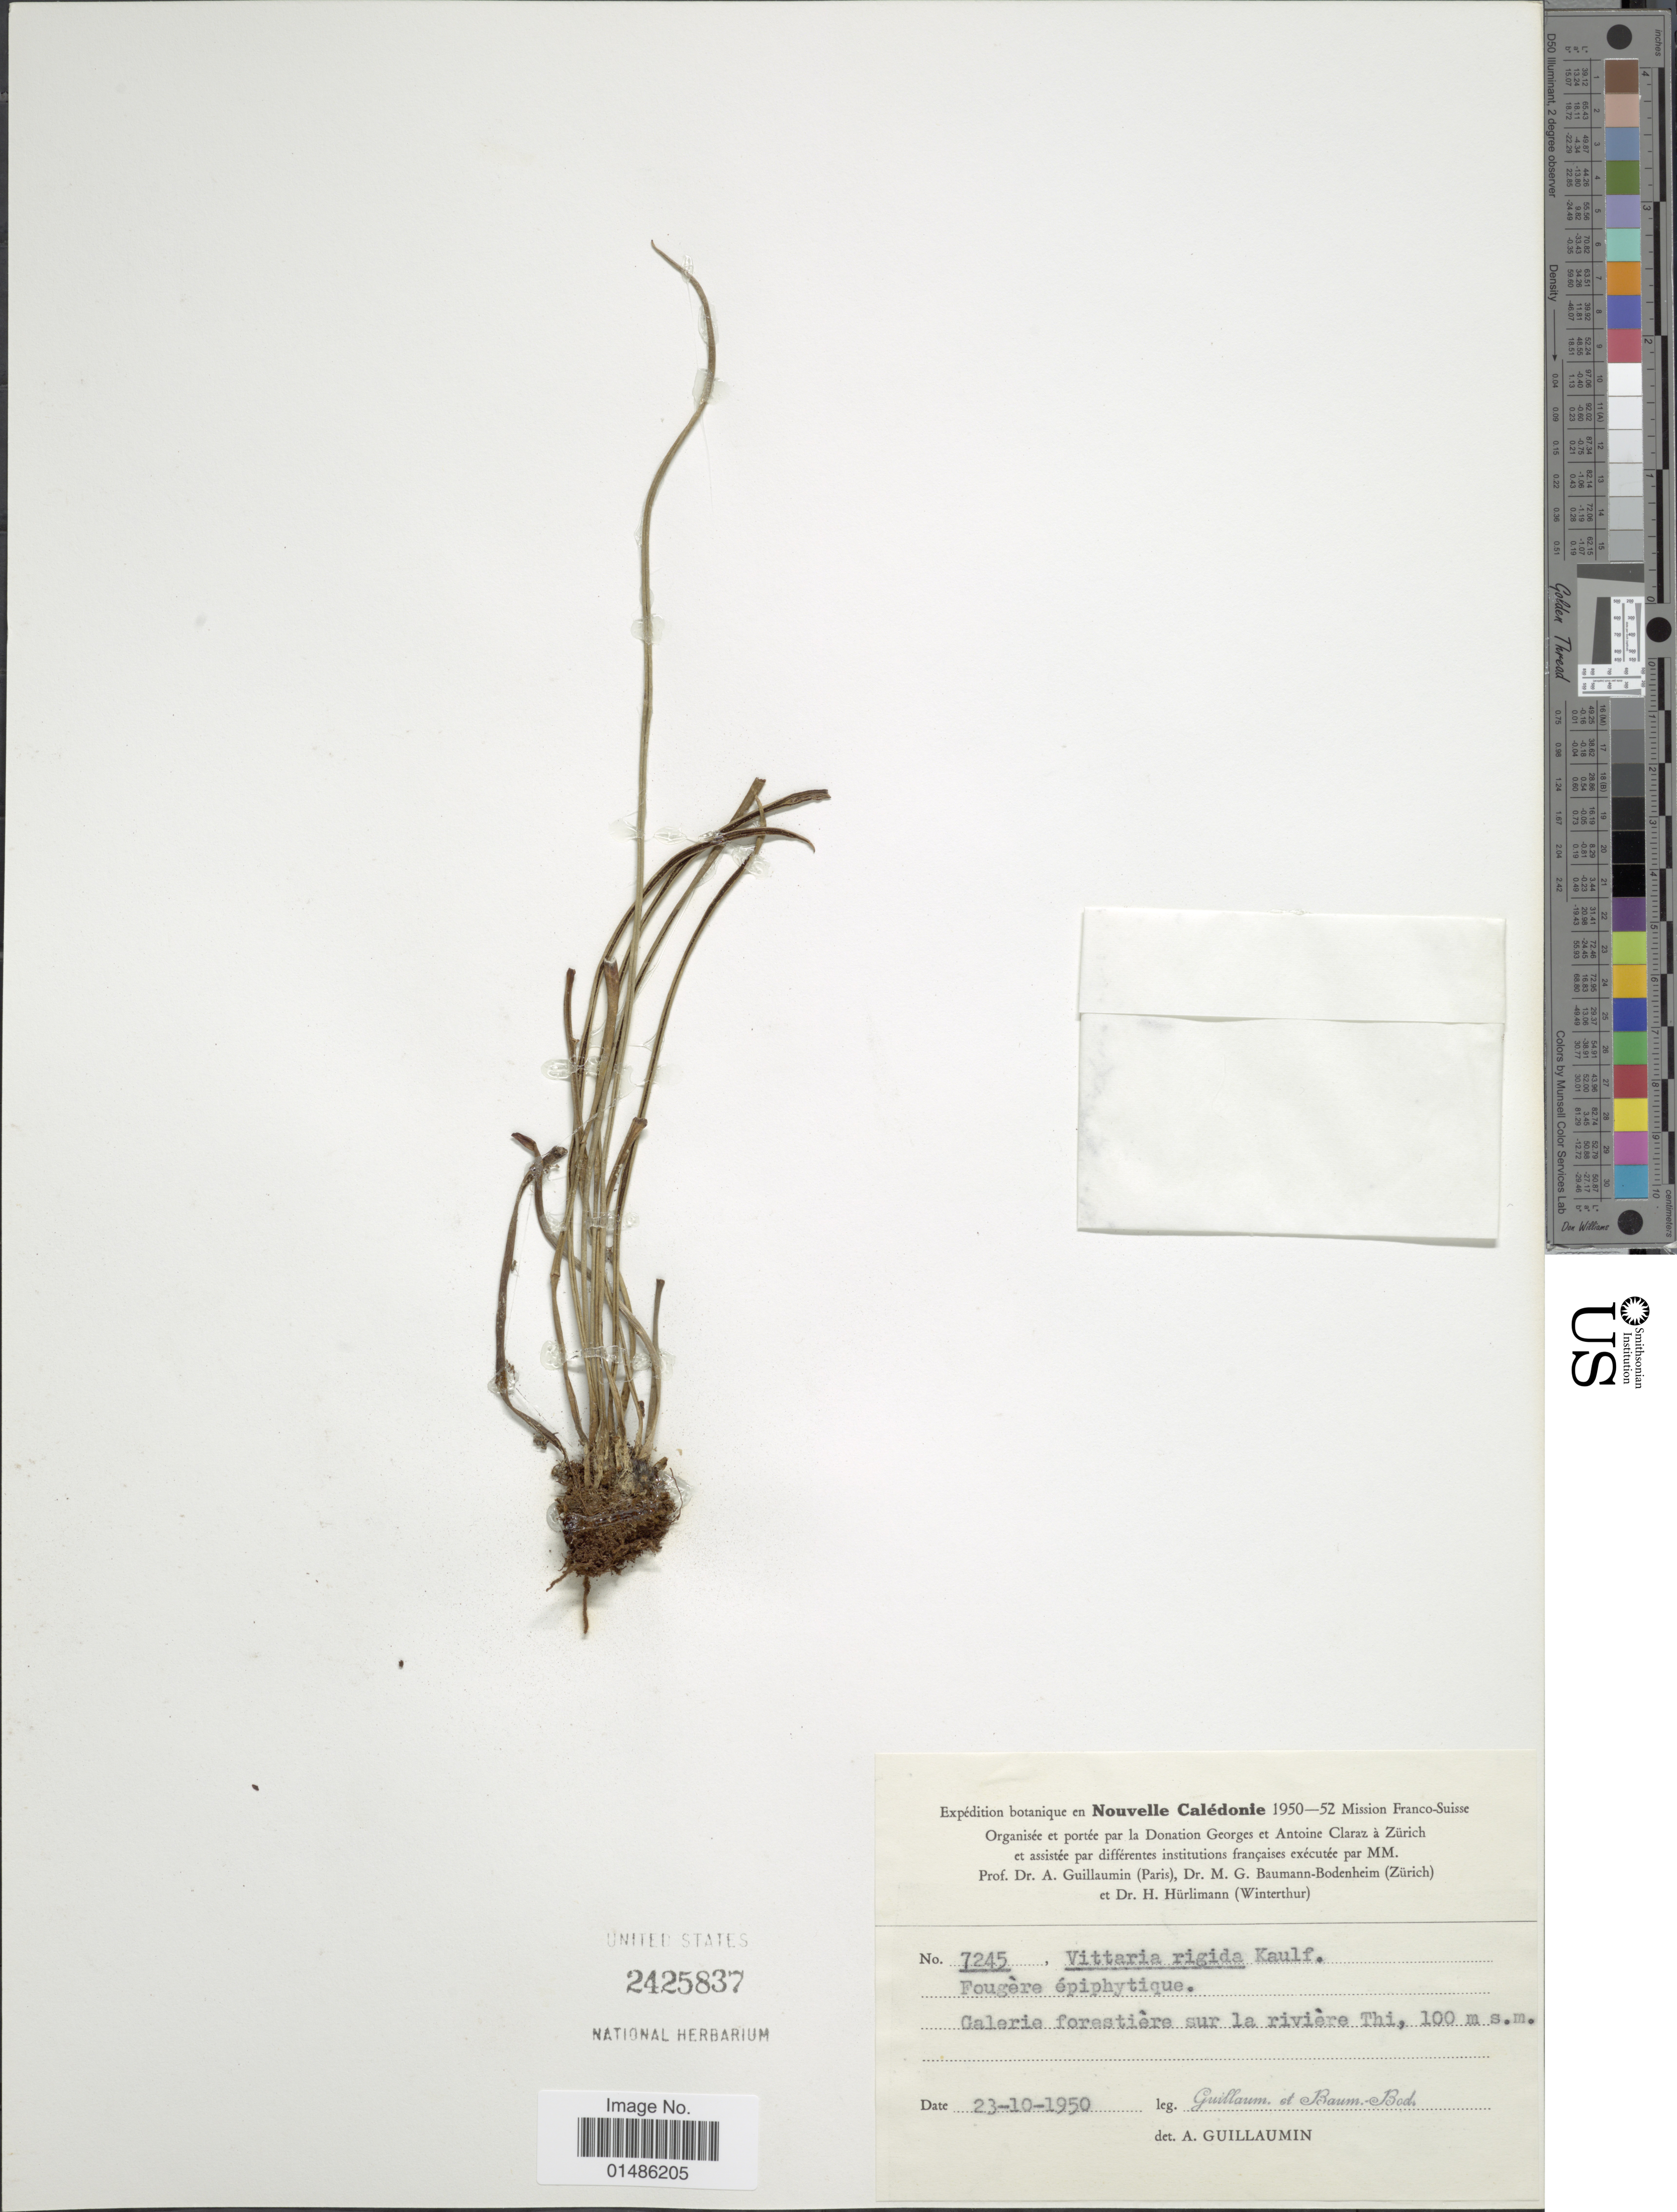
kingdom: Plantae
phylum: Tracheophyta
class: Polypodiopsida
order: Polypodiales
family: Pteridaceae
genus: Haplopteris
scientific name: Haplopteris elongata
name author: (Sw.) Crane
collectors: A. Guillaumin & M. G. Baumann-Bodenheim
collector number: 7245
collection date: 1950-10-23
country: New Caledonia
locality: Fougère épiphytique. Galeria forestière sur la rivière Thi.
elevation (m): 100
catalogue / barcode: US 2425837